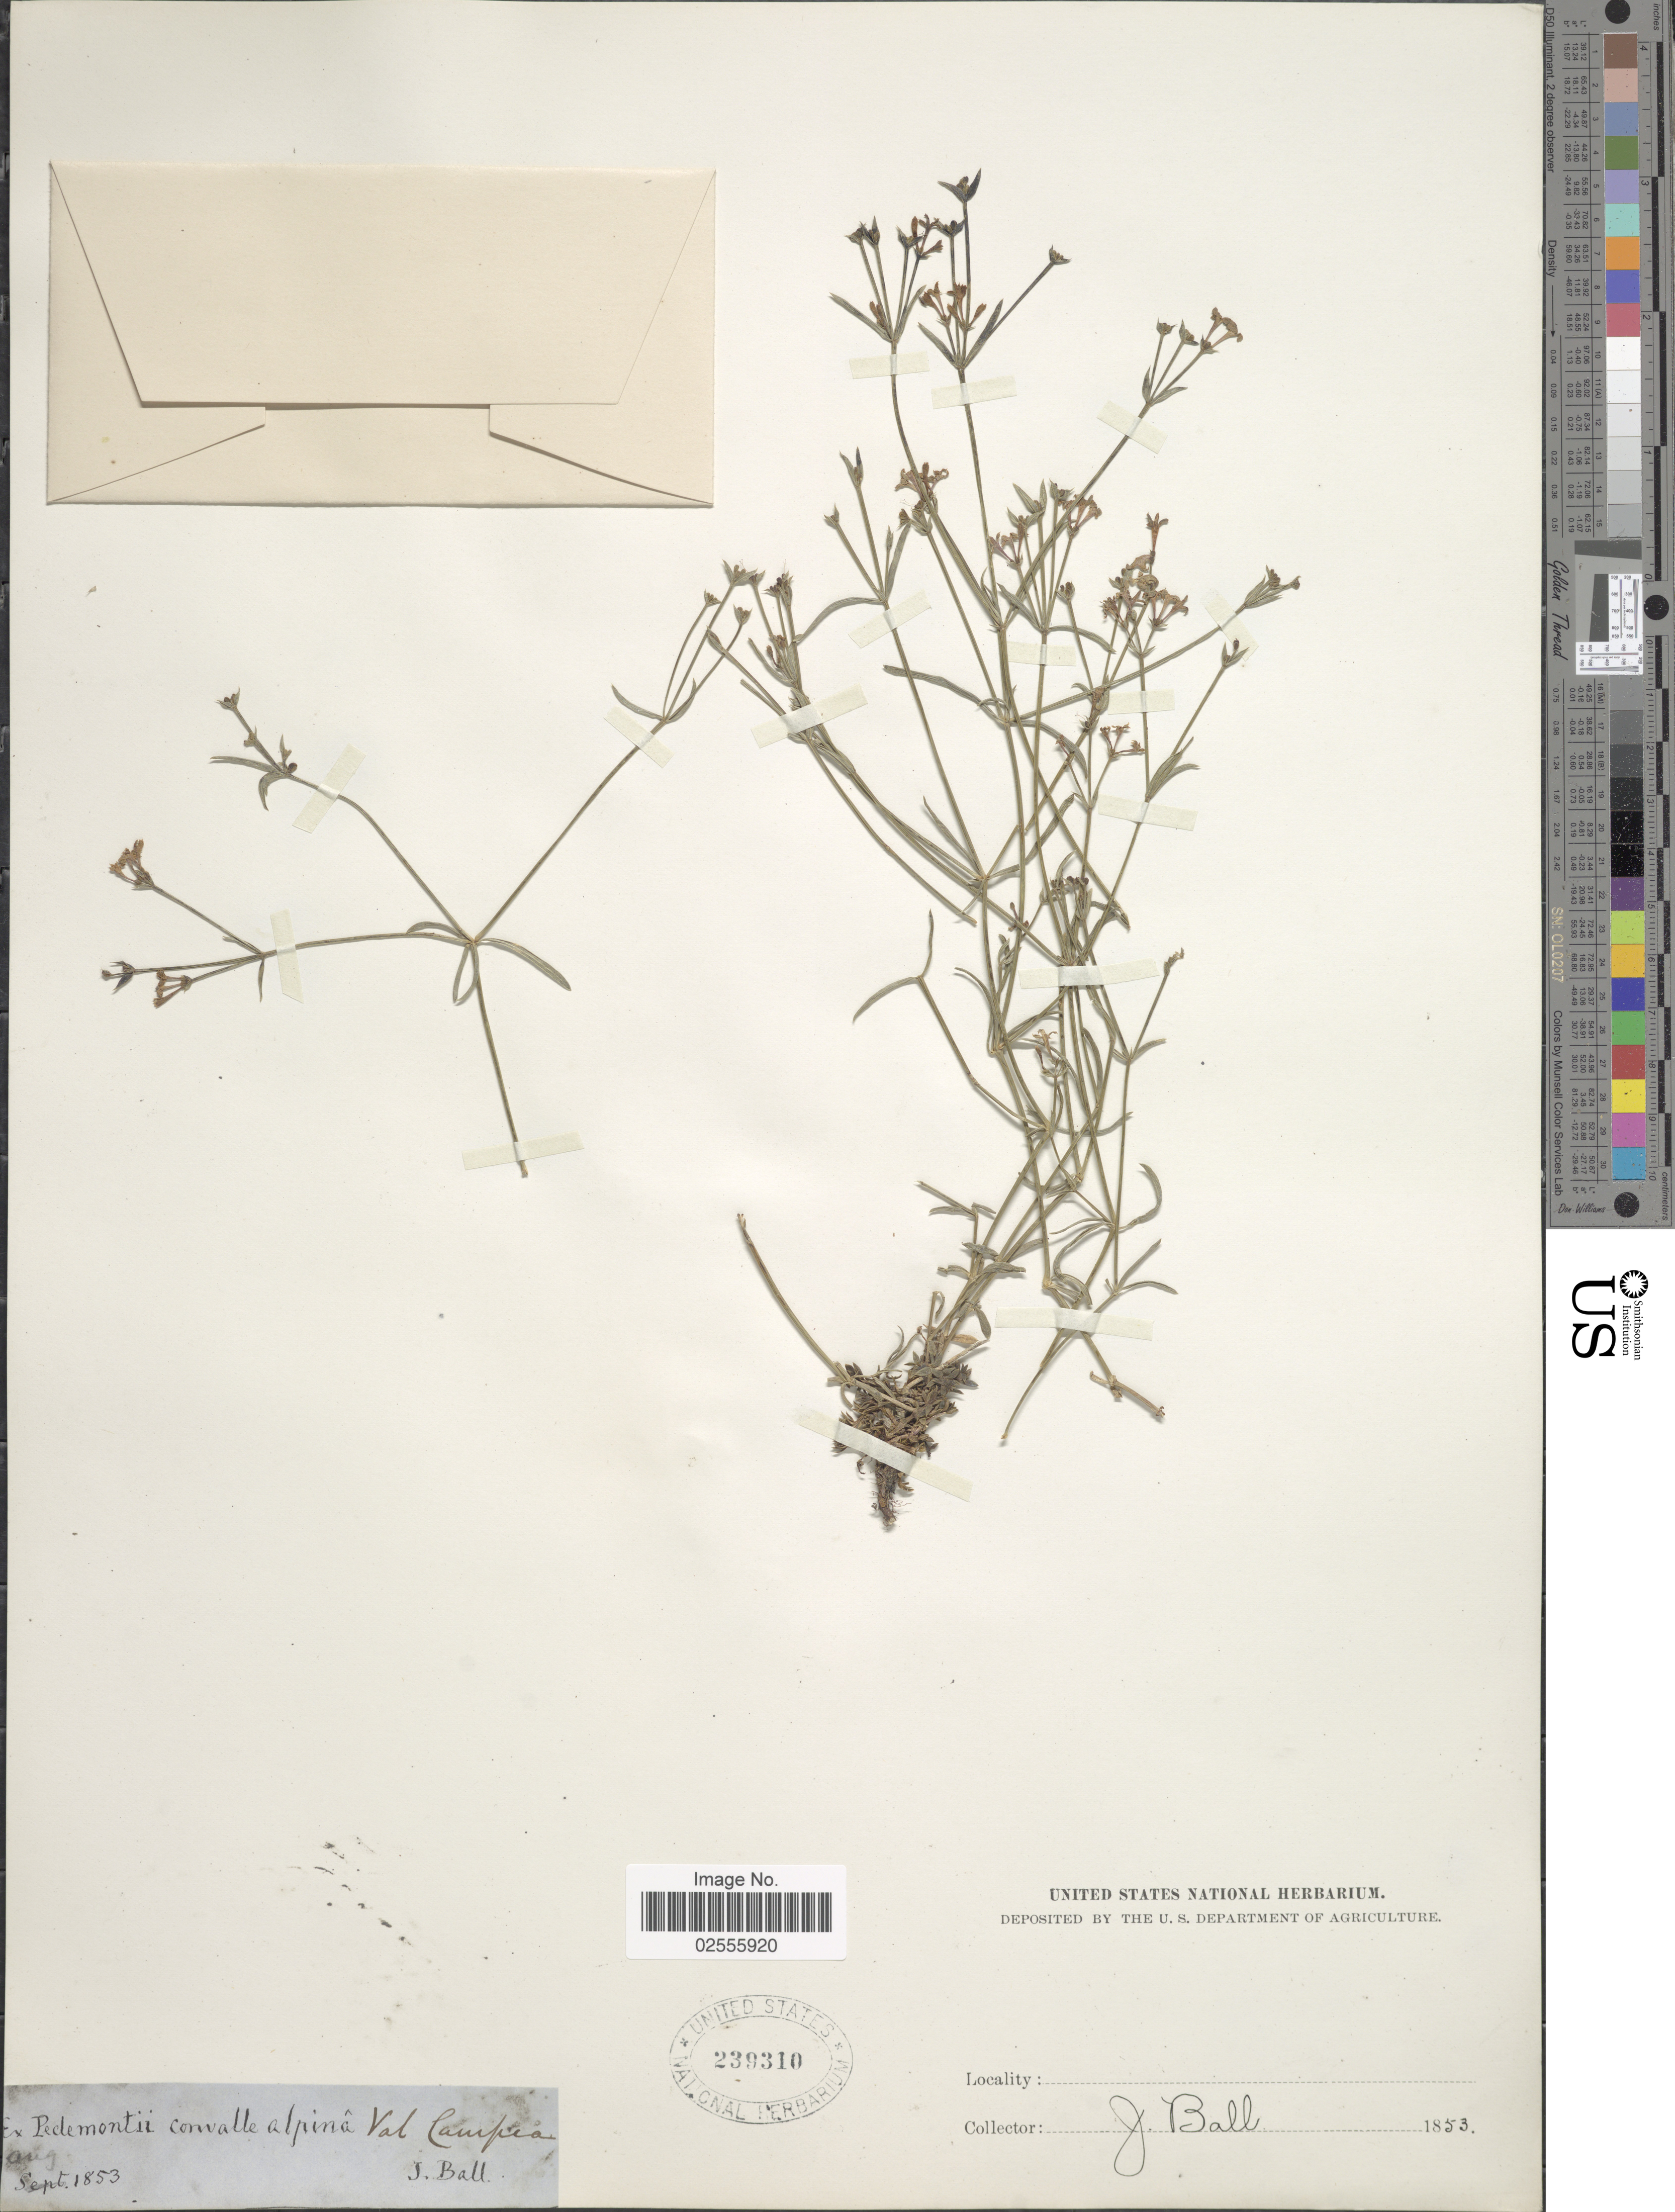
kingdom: Plantae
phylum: Tracheophyta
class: Magnoliopsida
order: Gentianales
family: Rubiaceae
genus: Asperula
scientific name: Asperula sp.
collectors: J. Ball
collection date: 1853-09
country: Italy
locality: Ex Pedemontii convalle alpina Val Campia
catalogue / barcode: US 239310